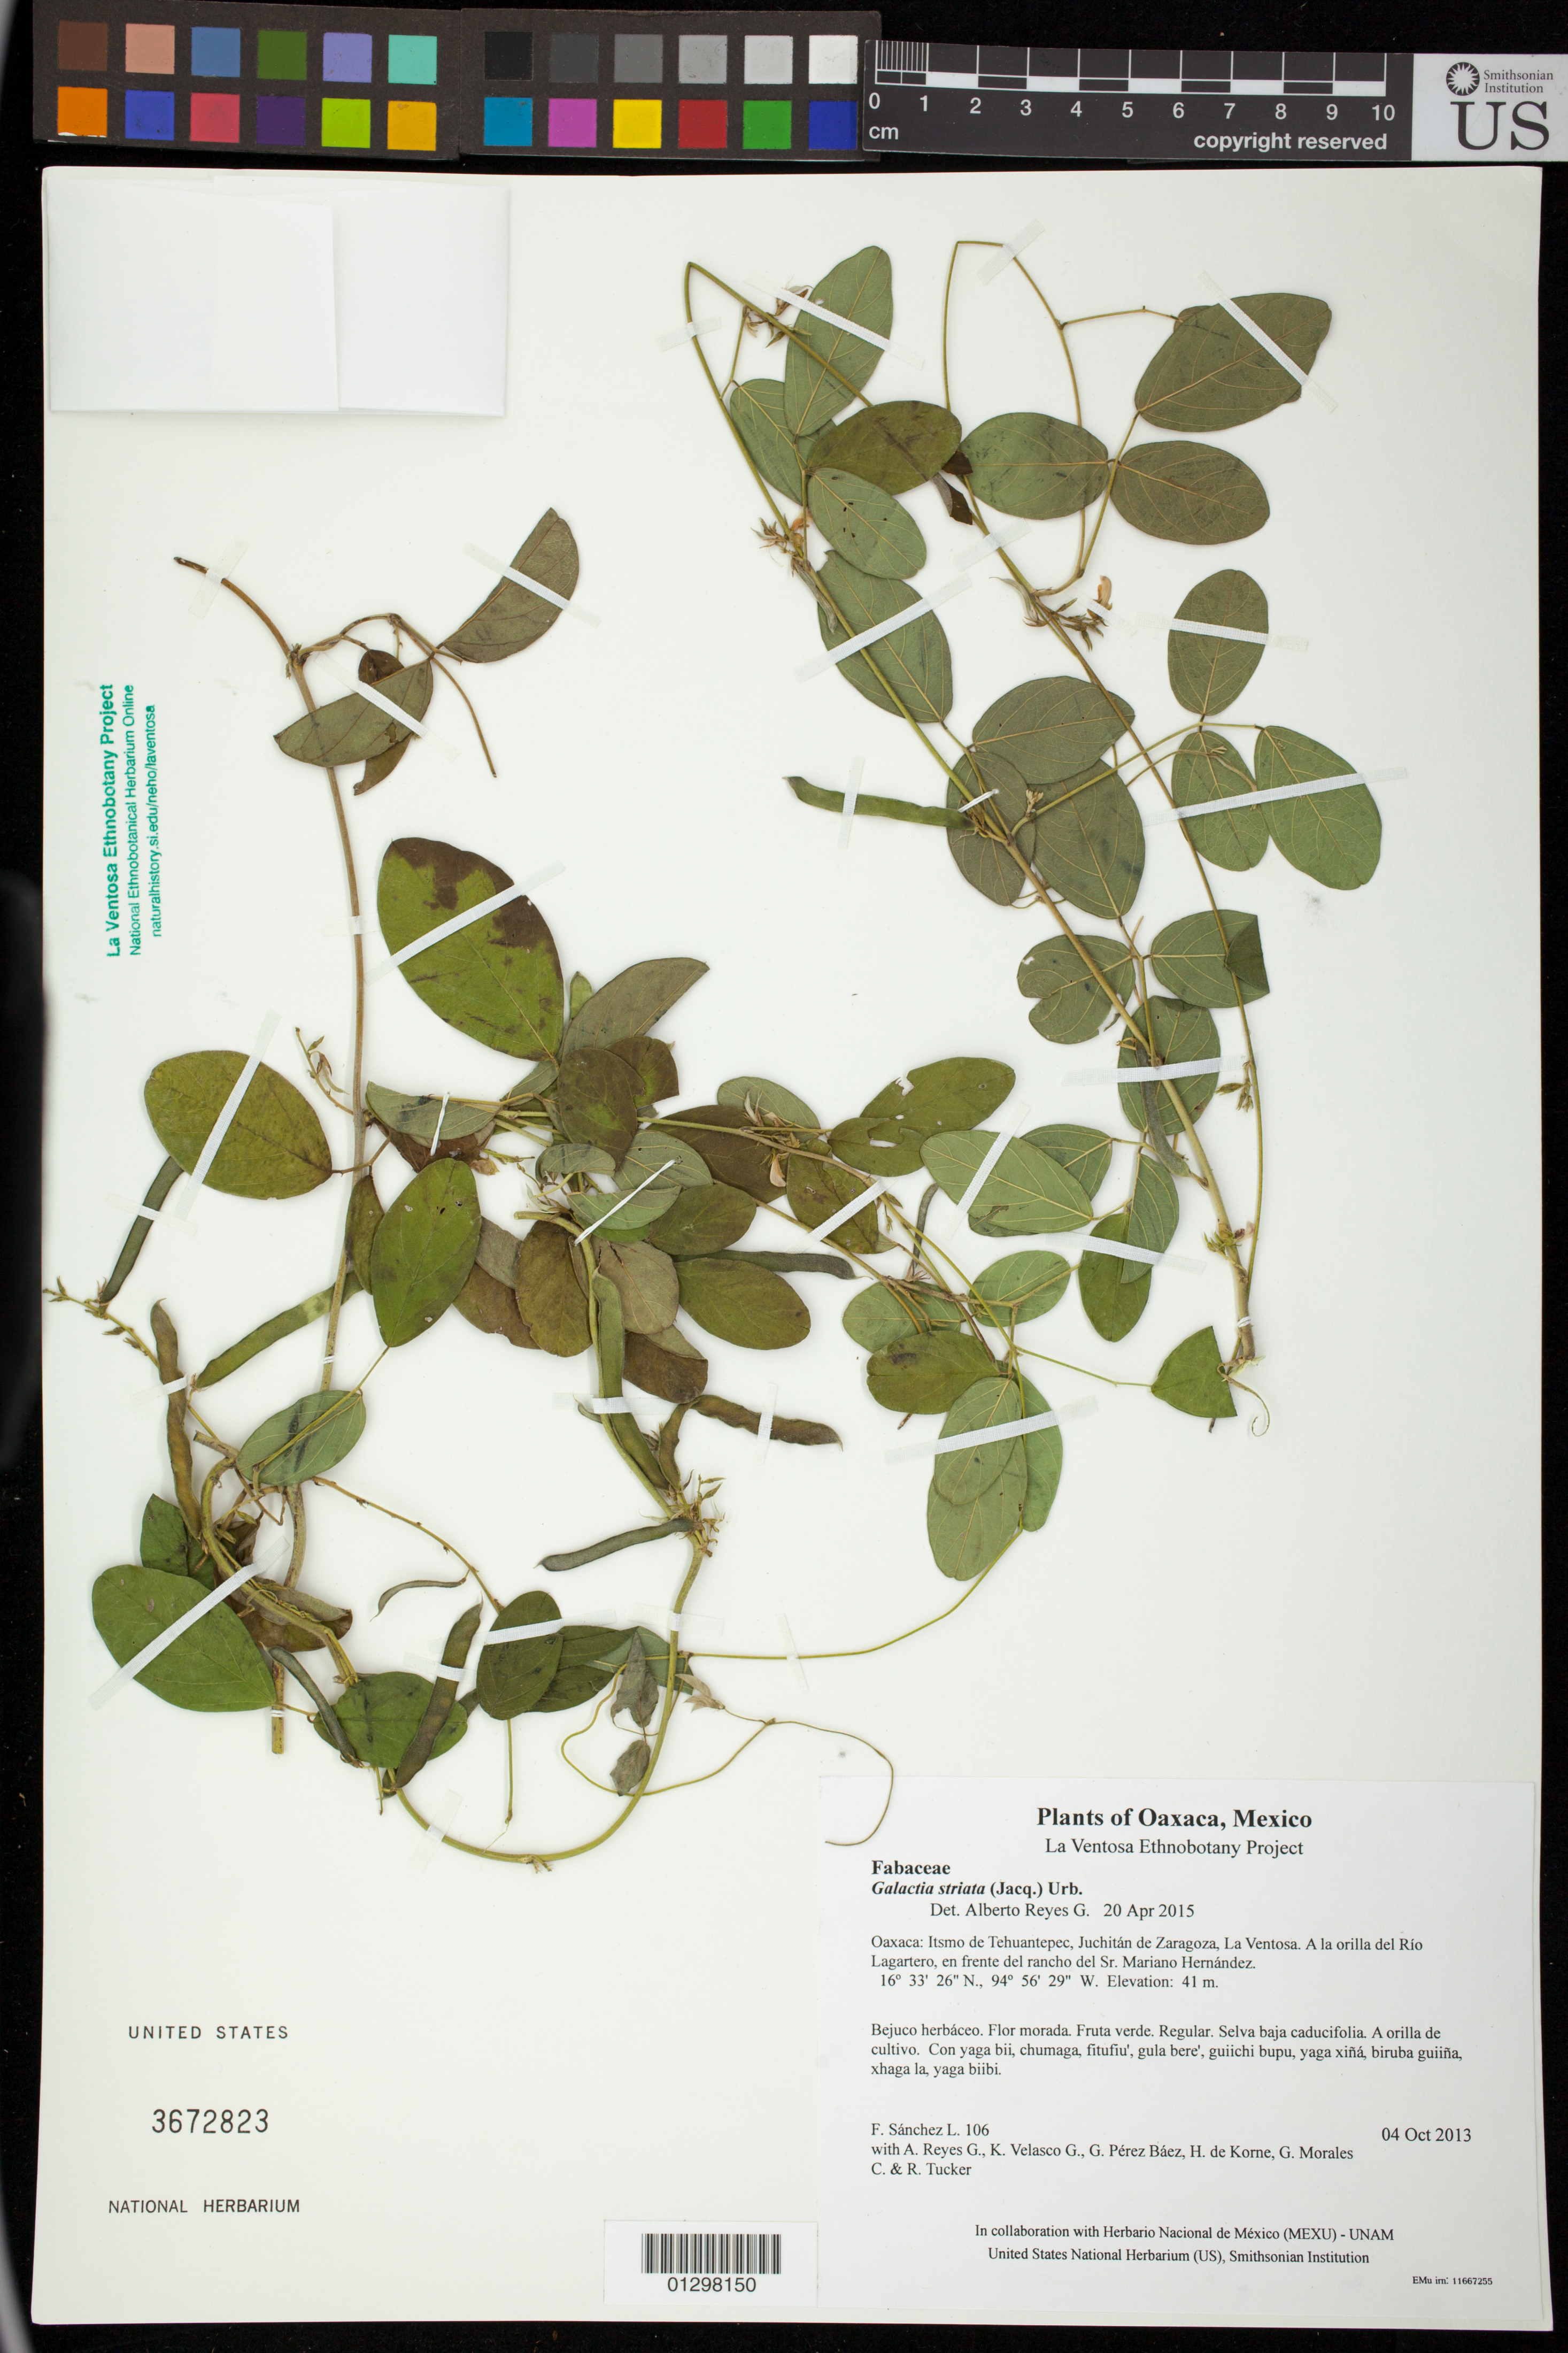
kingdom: Plantae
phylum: Tracheophyta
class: Magnoliopsida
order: Fabales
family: Fabaceae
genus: Galactia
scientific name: Galactia striata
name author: (Jacq.) Urb.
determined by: Reyes García, A.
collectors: F. Sánchez L., A. Reyes G., K. Velasco G., G. Pérez Báez, H. de Korne, G. Morales C. & R. Tucker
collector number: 106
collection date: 2013-10-04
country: Mexico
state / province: Oaxaca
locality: Itsmo de Tehuantepec, Juchitán de Zaragoza, La Ventosa. A la orilla del Río Lagartero, en frente del rancho del Sr. Mariano Hernández.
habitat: Selva baja caducifolia. A orilla de cultivo.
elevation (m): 41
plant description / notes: JEBOT, MEXU, SERO, US; Luba'. Guie' nagu. Cuaananaxhi naga'. Nuu.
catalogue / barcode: US 3672823